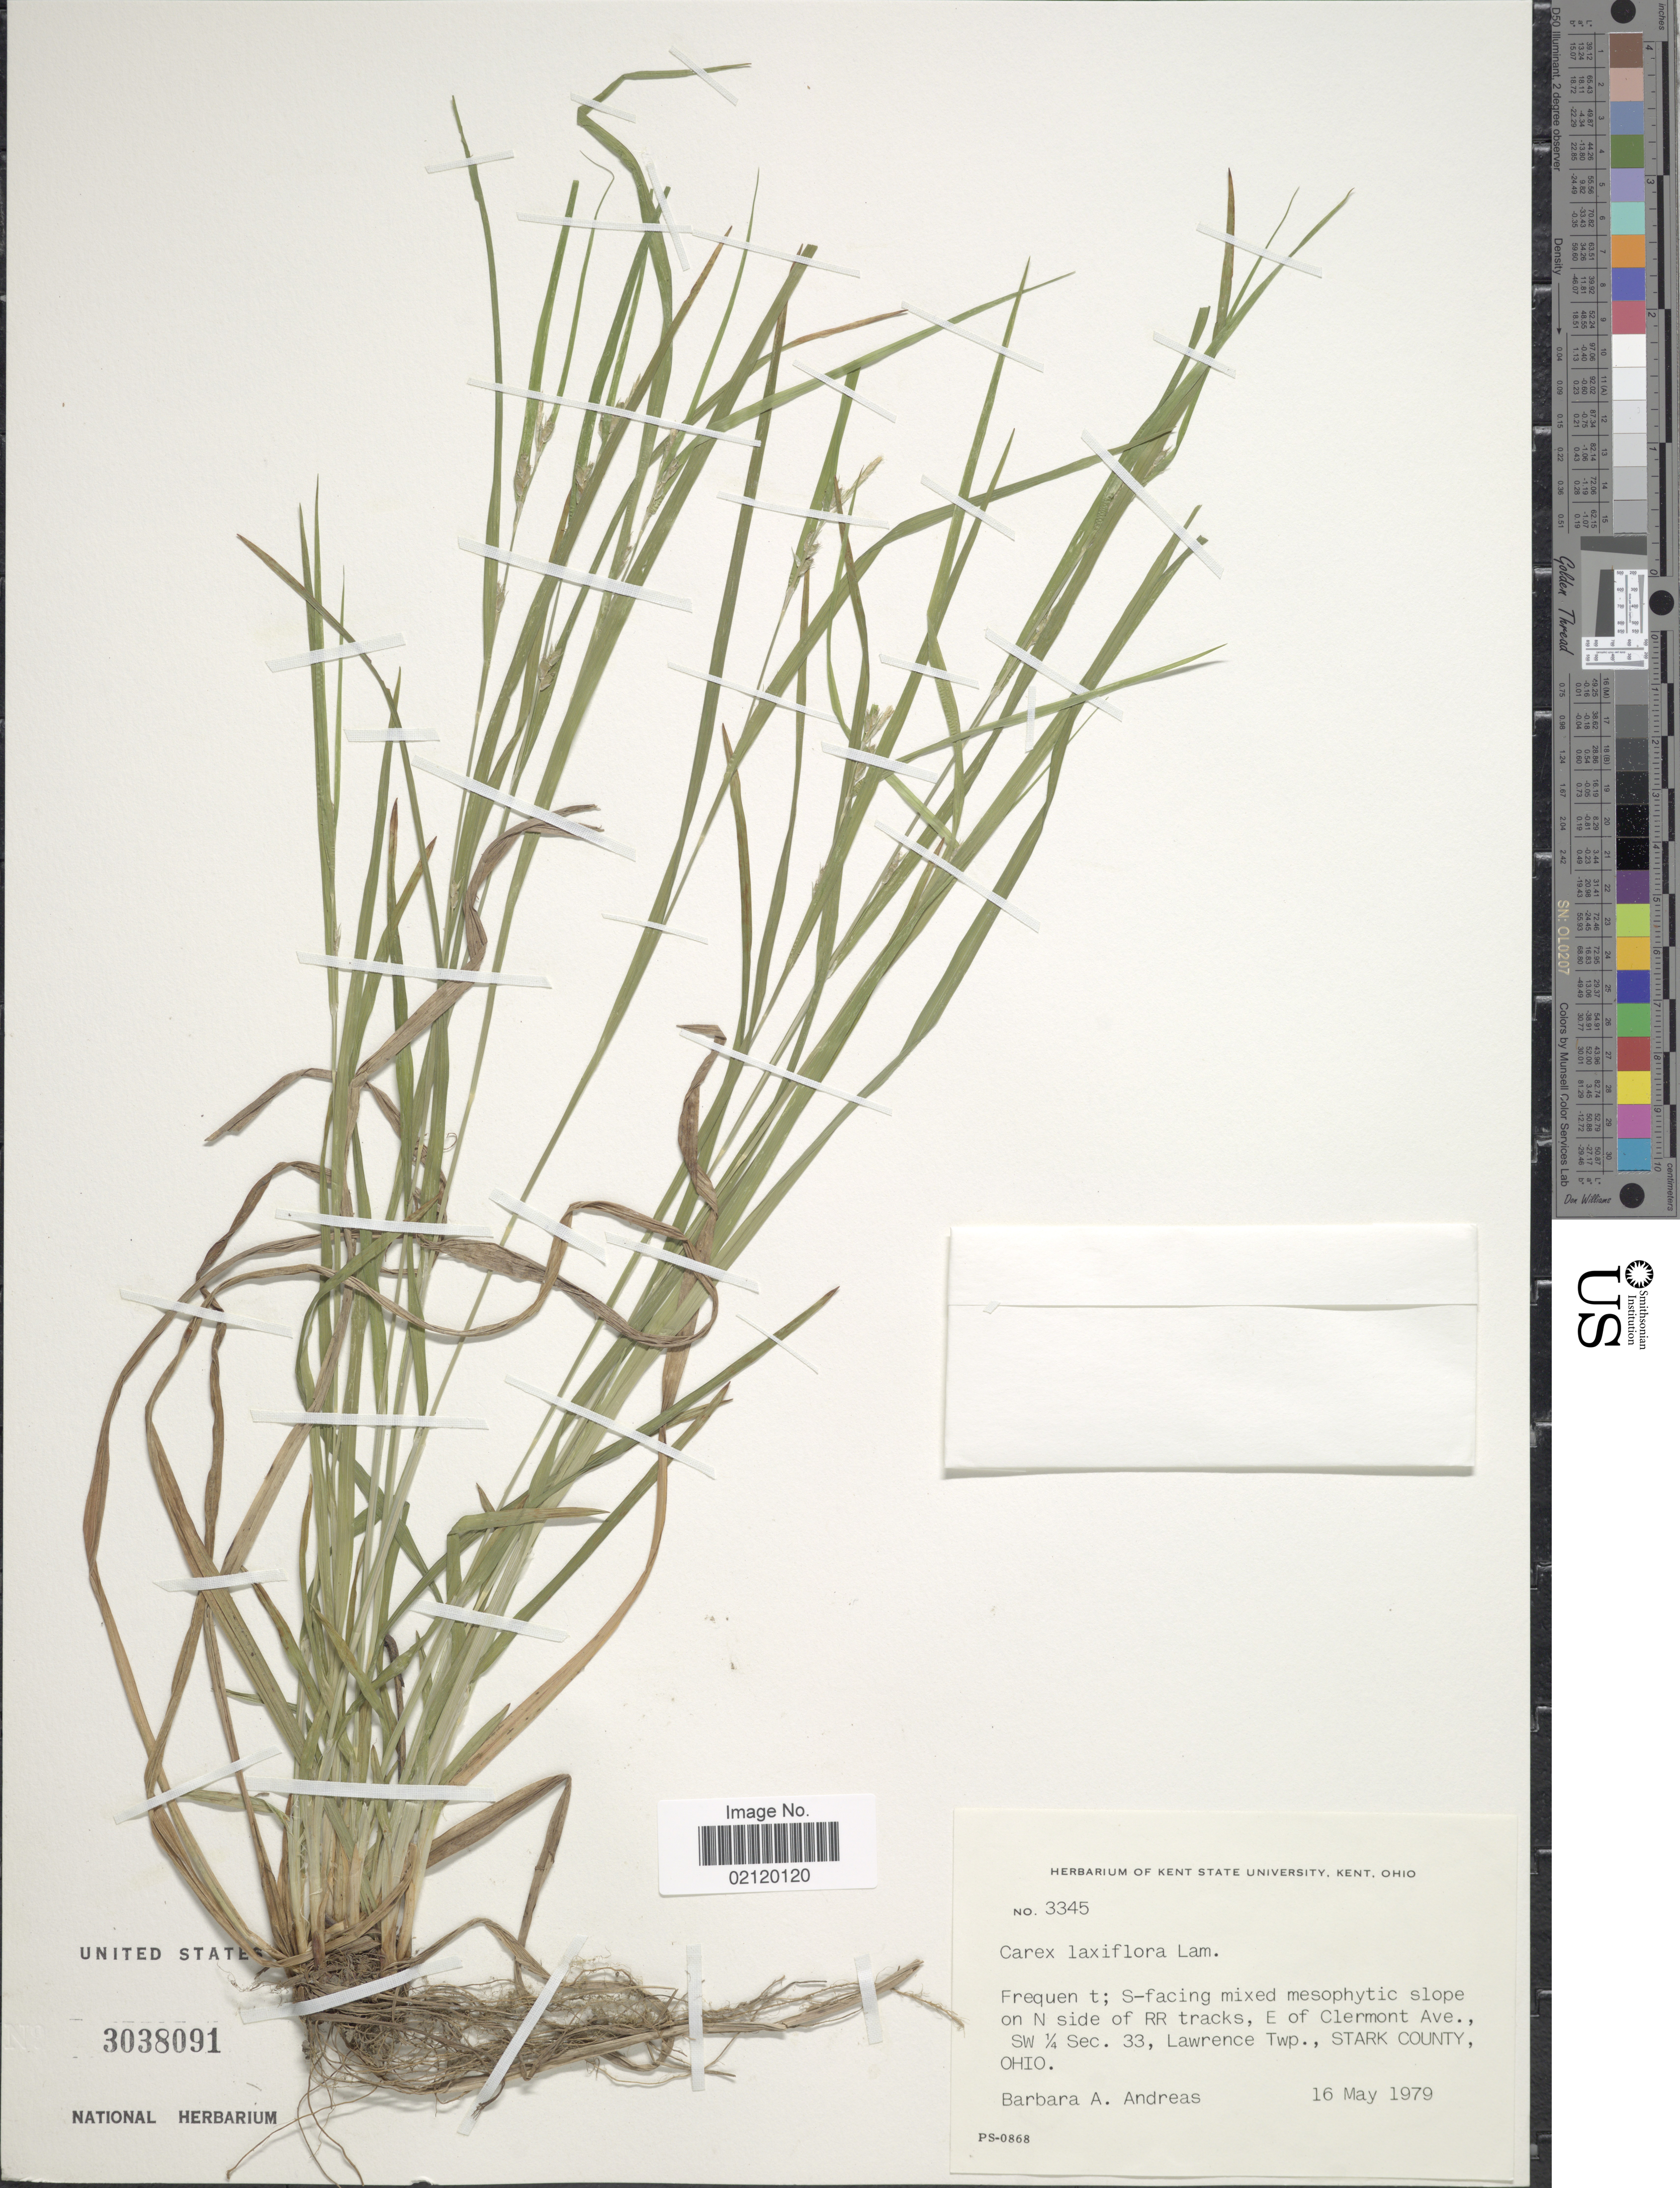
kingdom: Plantae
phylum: Tracheophyta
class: Liliopsida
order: Poales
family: Cyperaceae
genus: Carex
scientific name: Carex laxiflora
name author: Lam.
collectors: B. A. Andreas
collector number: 3345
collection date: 1979-05-16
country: United States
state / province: Ohio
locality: N side of RR tracks, E of Clermont Ave., SW 1/4 Sec. 33, Lawrence Twp., Stark County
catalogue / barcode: US 3038091